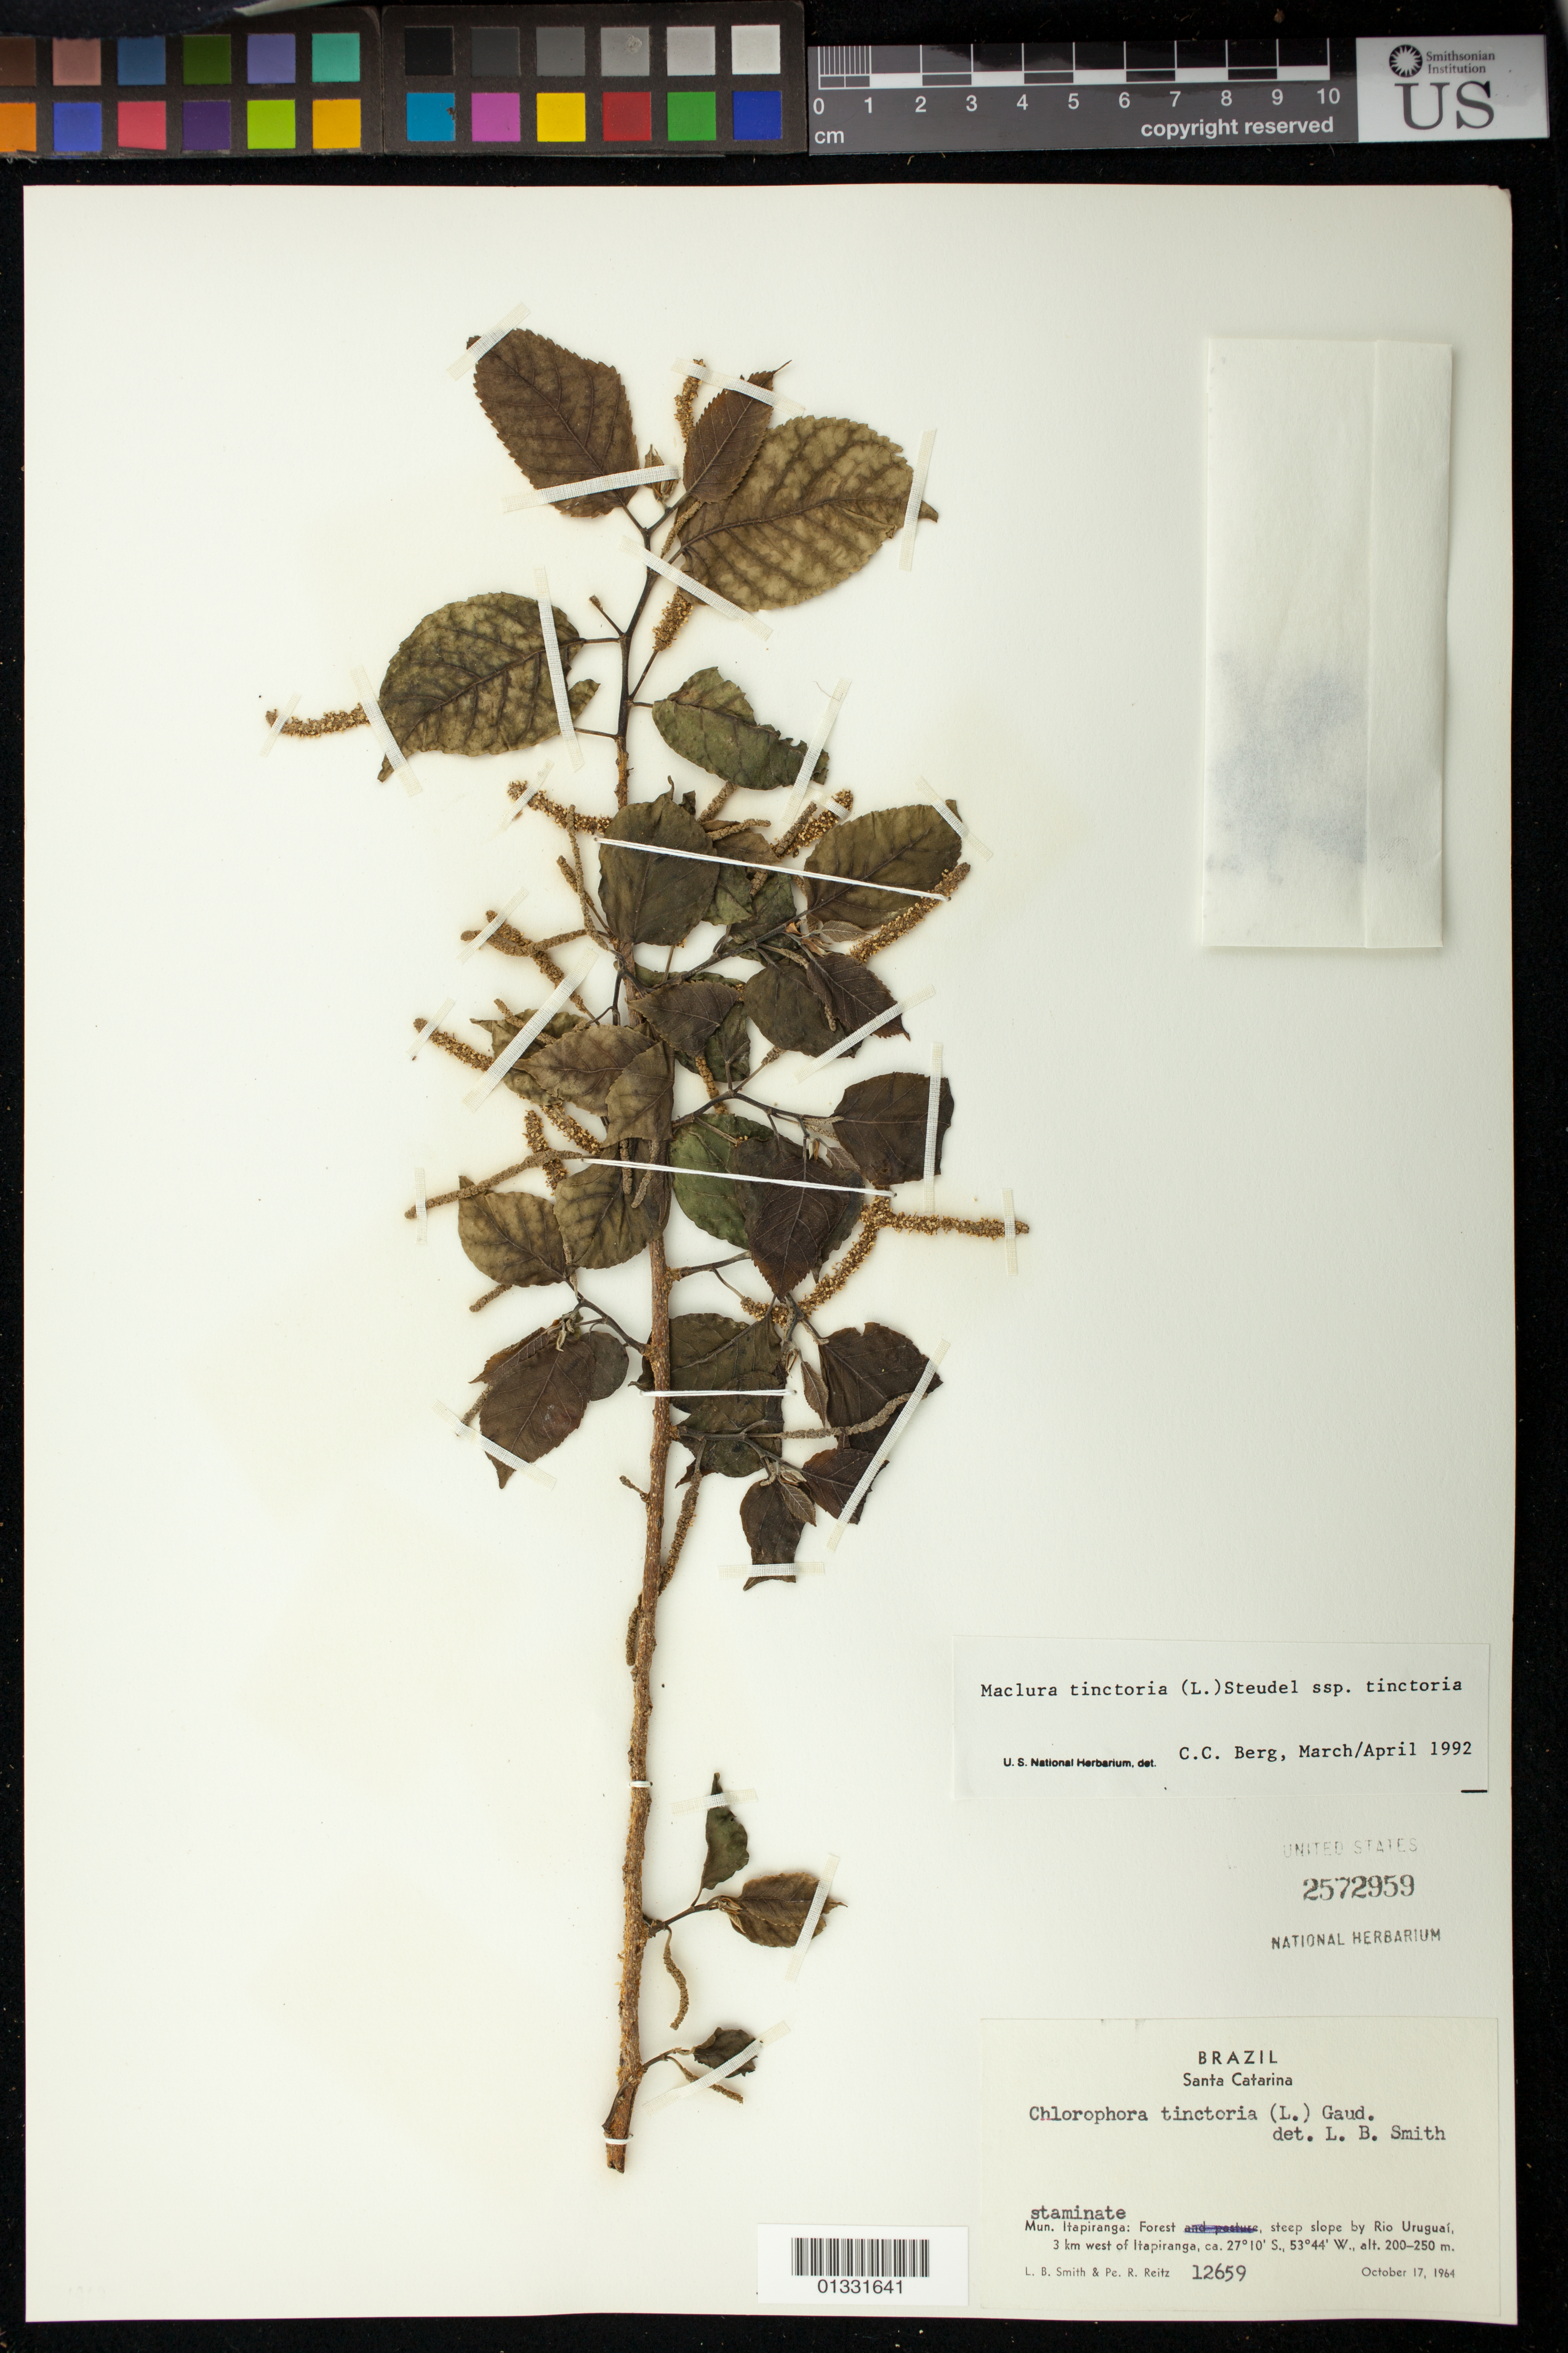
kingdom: Plantae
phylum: Tracheophyta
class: Magnoliopsida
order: Rosales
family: Moraceae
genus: Maclura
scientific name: Maclura tinctoria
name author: (L.) D. Don ex Steud.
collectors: L. Smith & R. Reitz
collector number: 12659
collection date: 1964-10-17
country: Brazil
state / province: Santa Catarina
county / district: Itapiranga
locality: Rio Uruguaí, 3 km West of Itapiranga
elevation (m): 200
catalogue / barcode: US 2572959